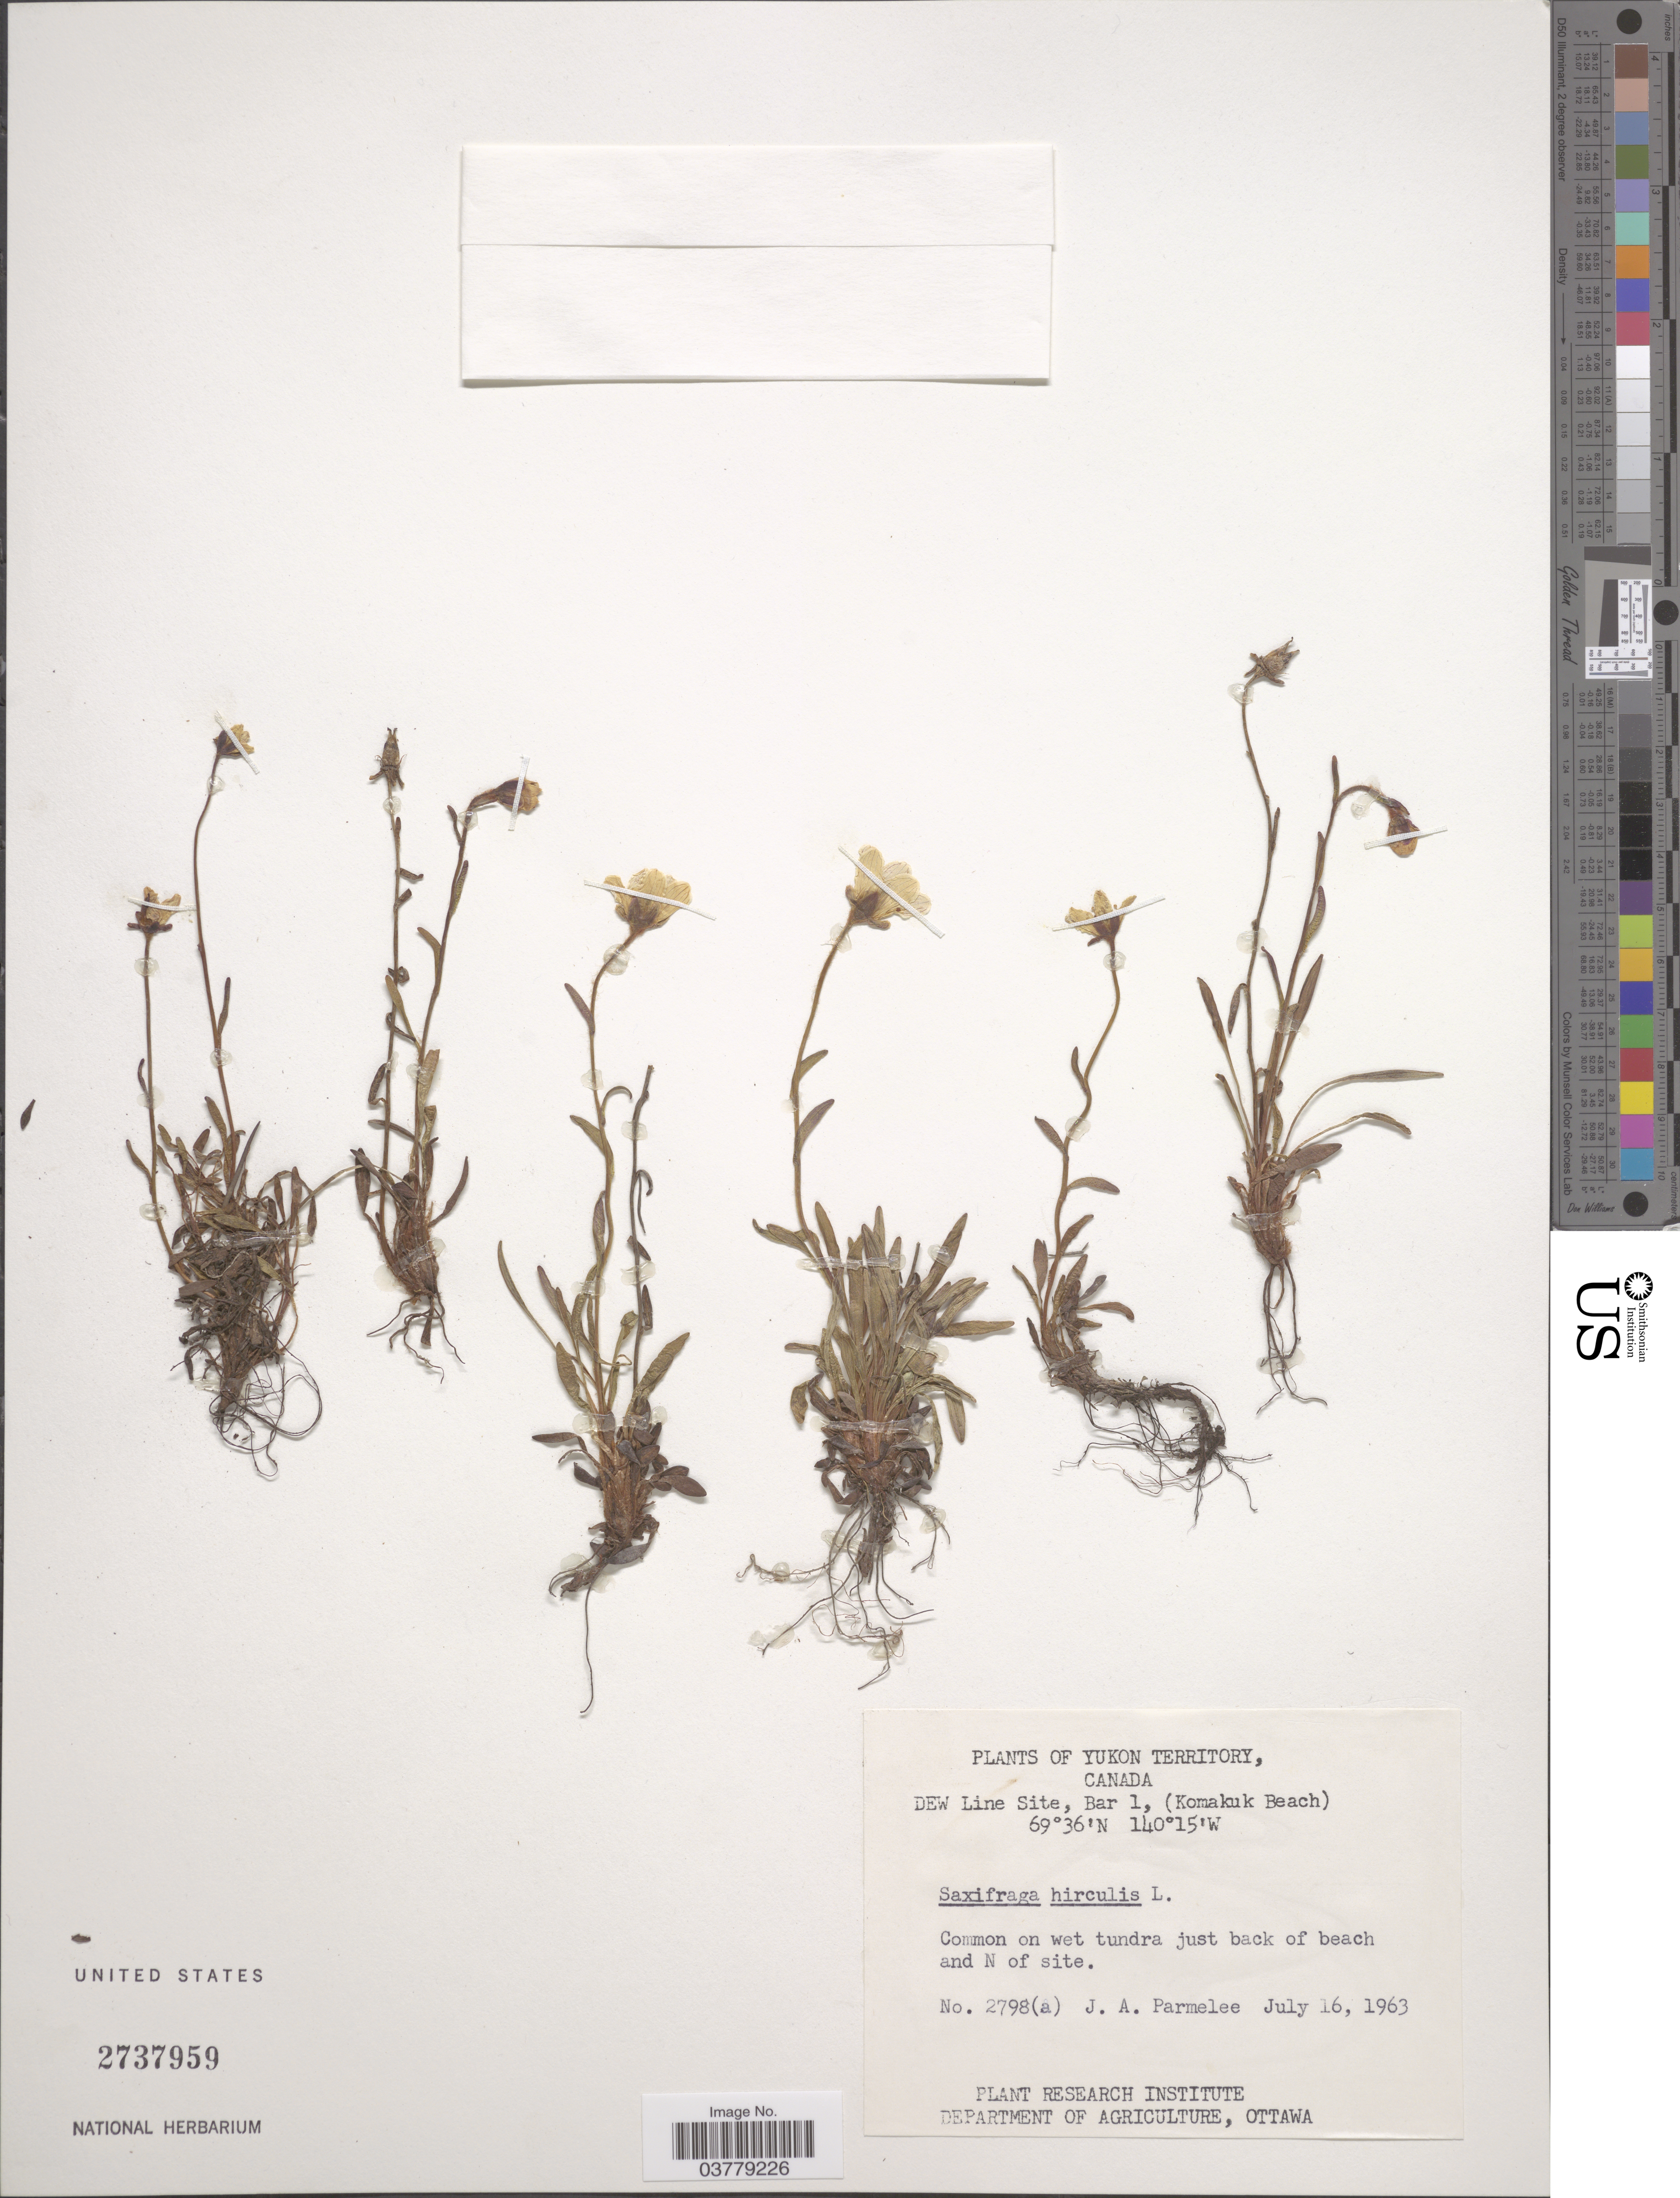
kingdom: Plantae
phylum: Tracheophyta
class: Magnoliopsida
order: Saxifragales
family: Saxifragaceae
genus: Saxifraga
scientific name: Saxifraga hirculus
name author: L.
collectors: J. A. Parmelee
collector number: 2798(a)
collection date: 1963-07-16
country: Canada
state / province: Yukon Territory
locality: DEW Line Site, Bar 1, (Komakuk Beach). On wet tundra just back of beach and N of site.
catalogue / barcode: US 2737959